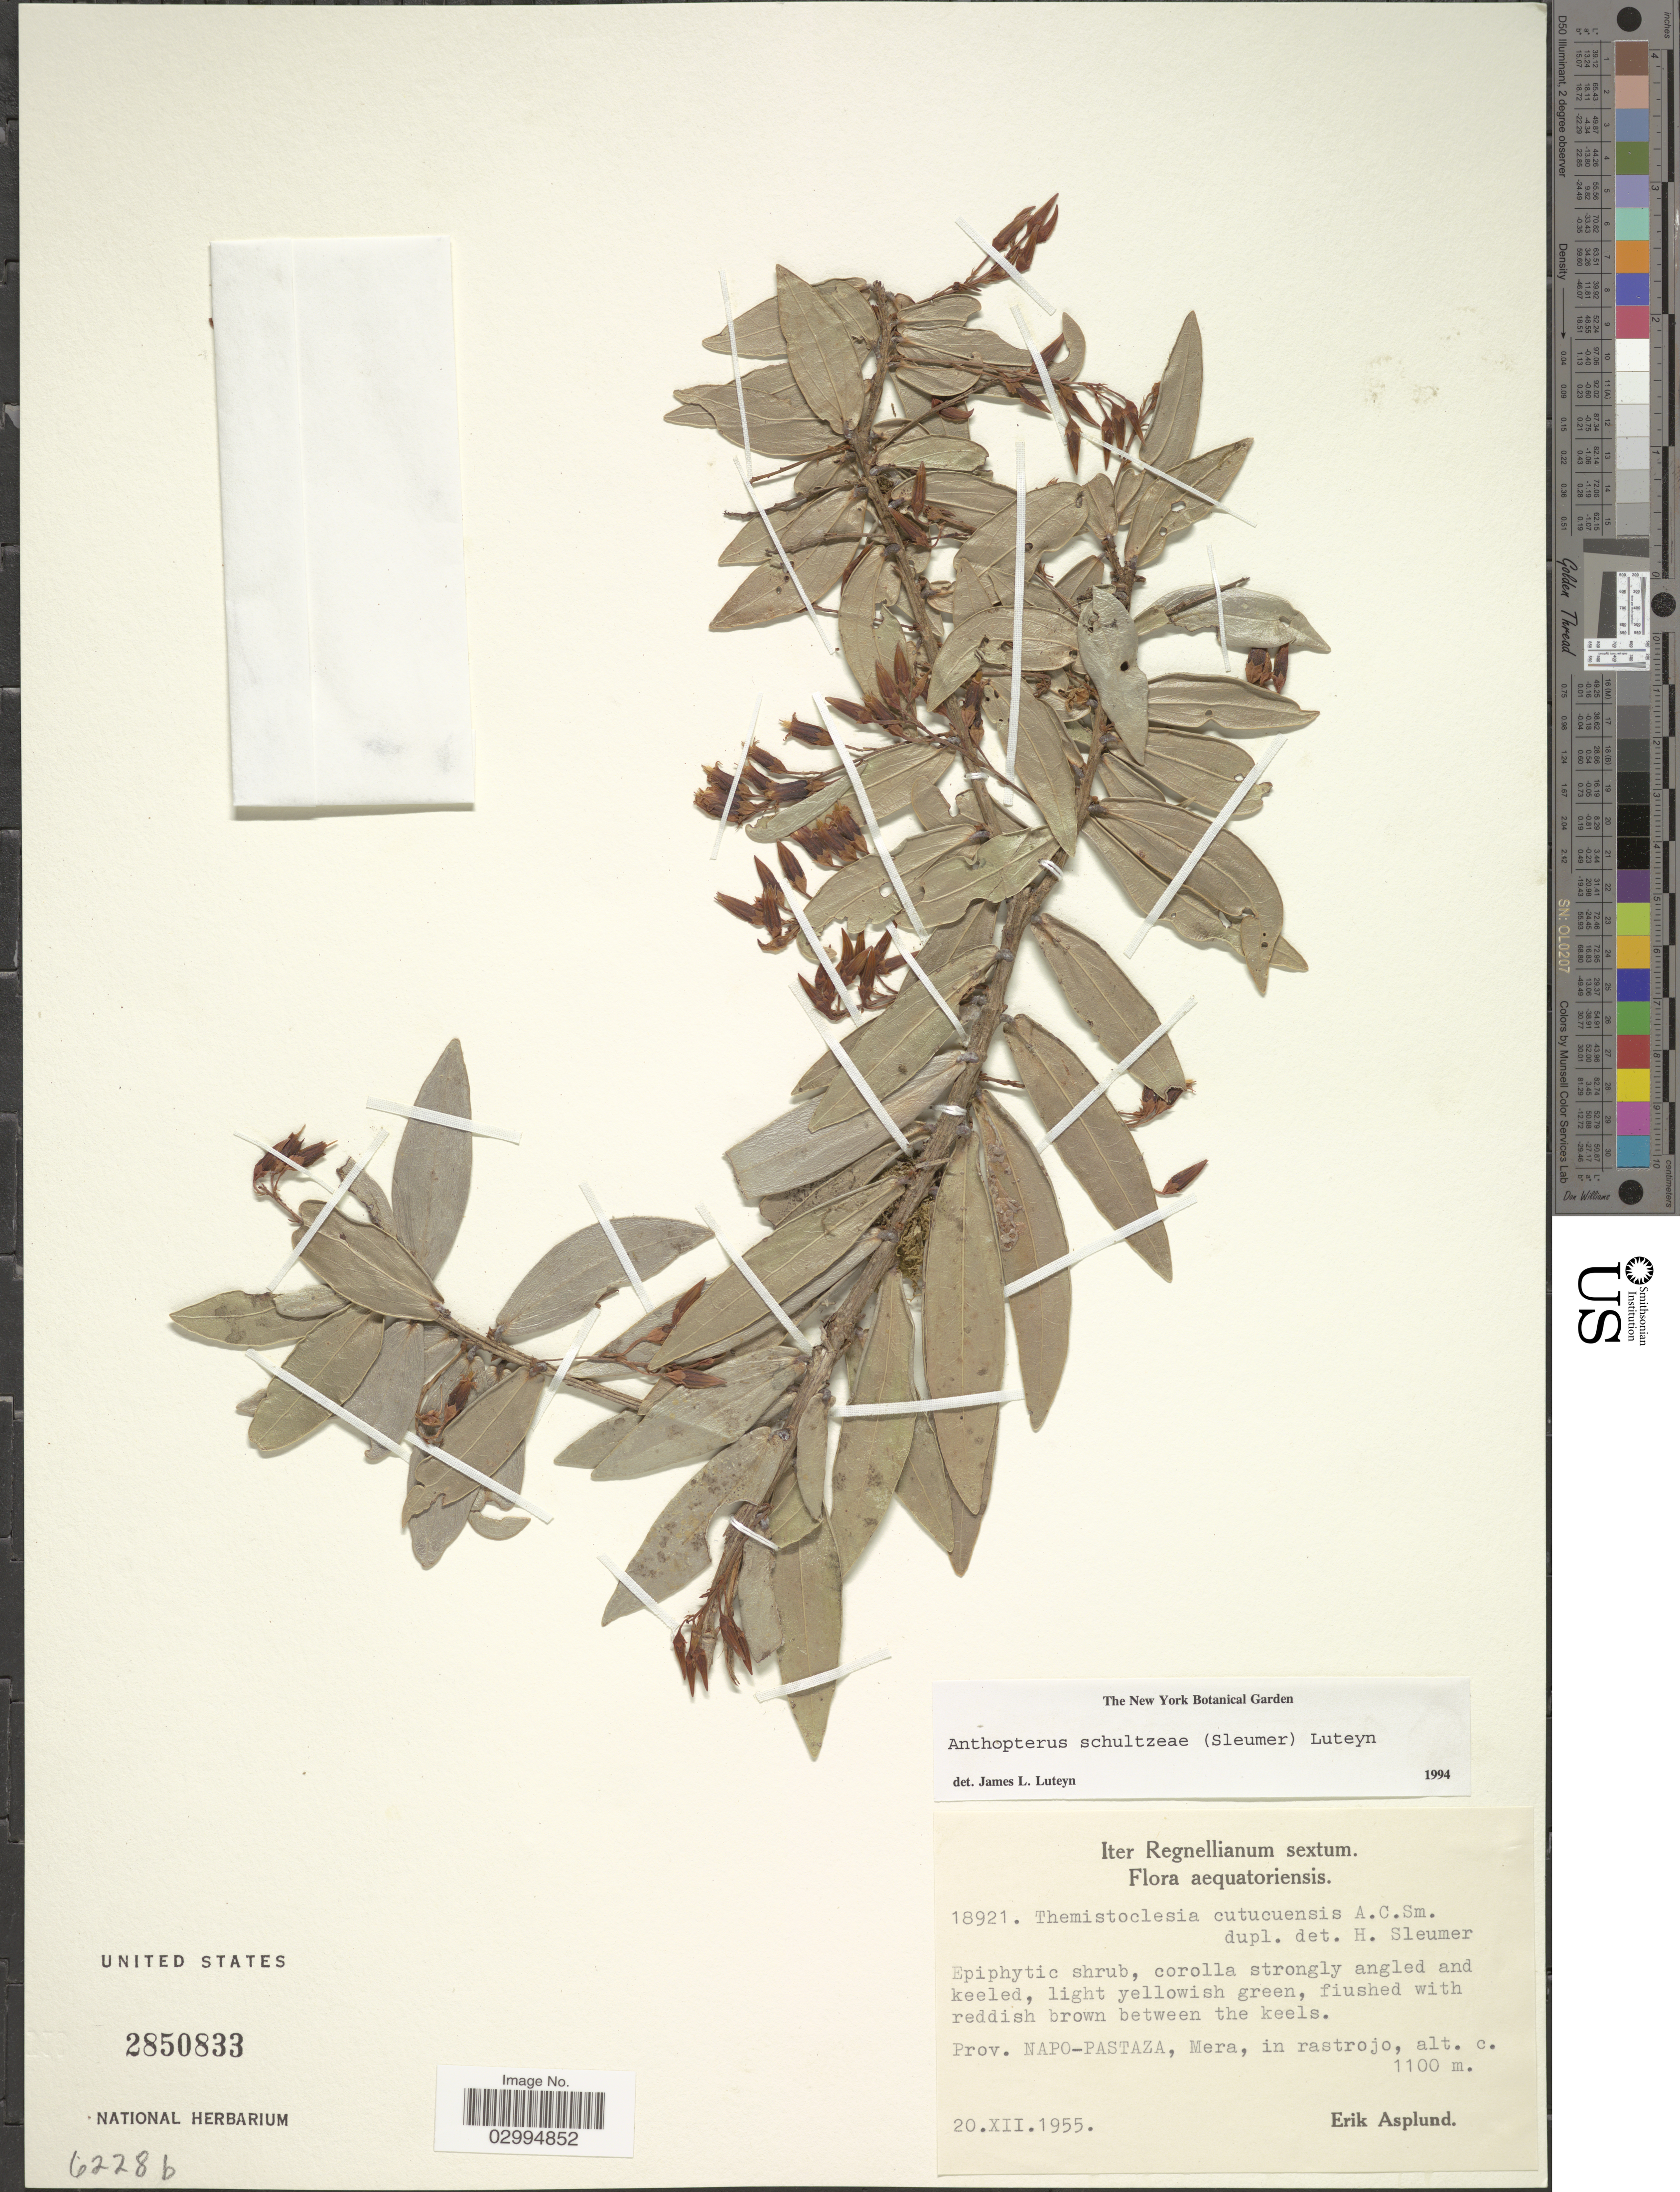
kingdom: Plantae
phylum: Tracheophyta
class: Magnoliopsida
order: Ericales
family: Ericaceae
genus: Anthopterus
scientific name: Anthopterus schultzeae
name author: (Sleumer) Luteyn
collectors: E. Asplund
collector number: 18921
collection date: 1955-12-20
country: Ecuador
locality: Prov. Napo-Pastaza, Mera, in rastrojo.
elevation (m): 1100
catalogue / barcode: US 2850833